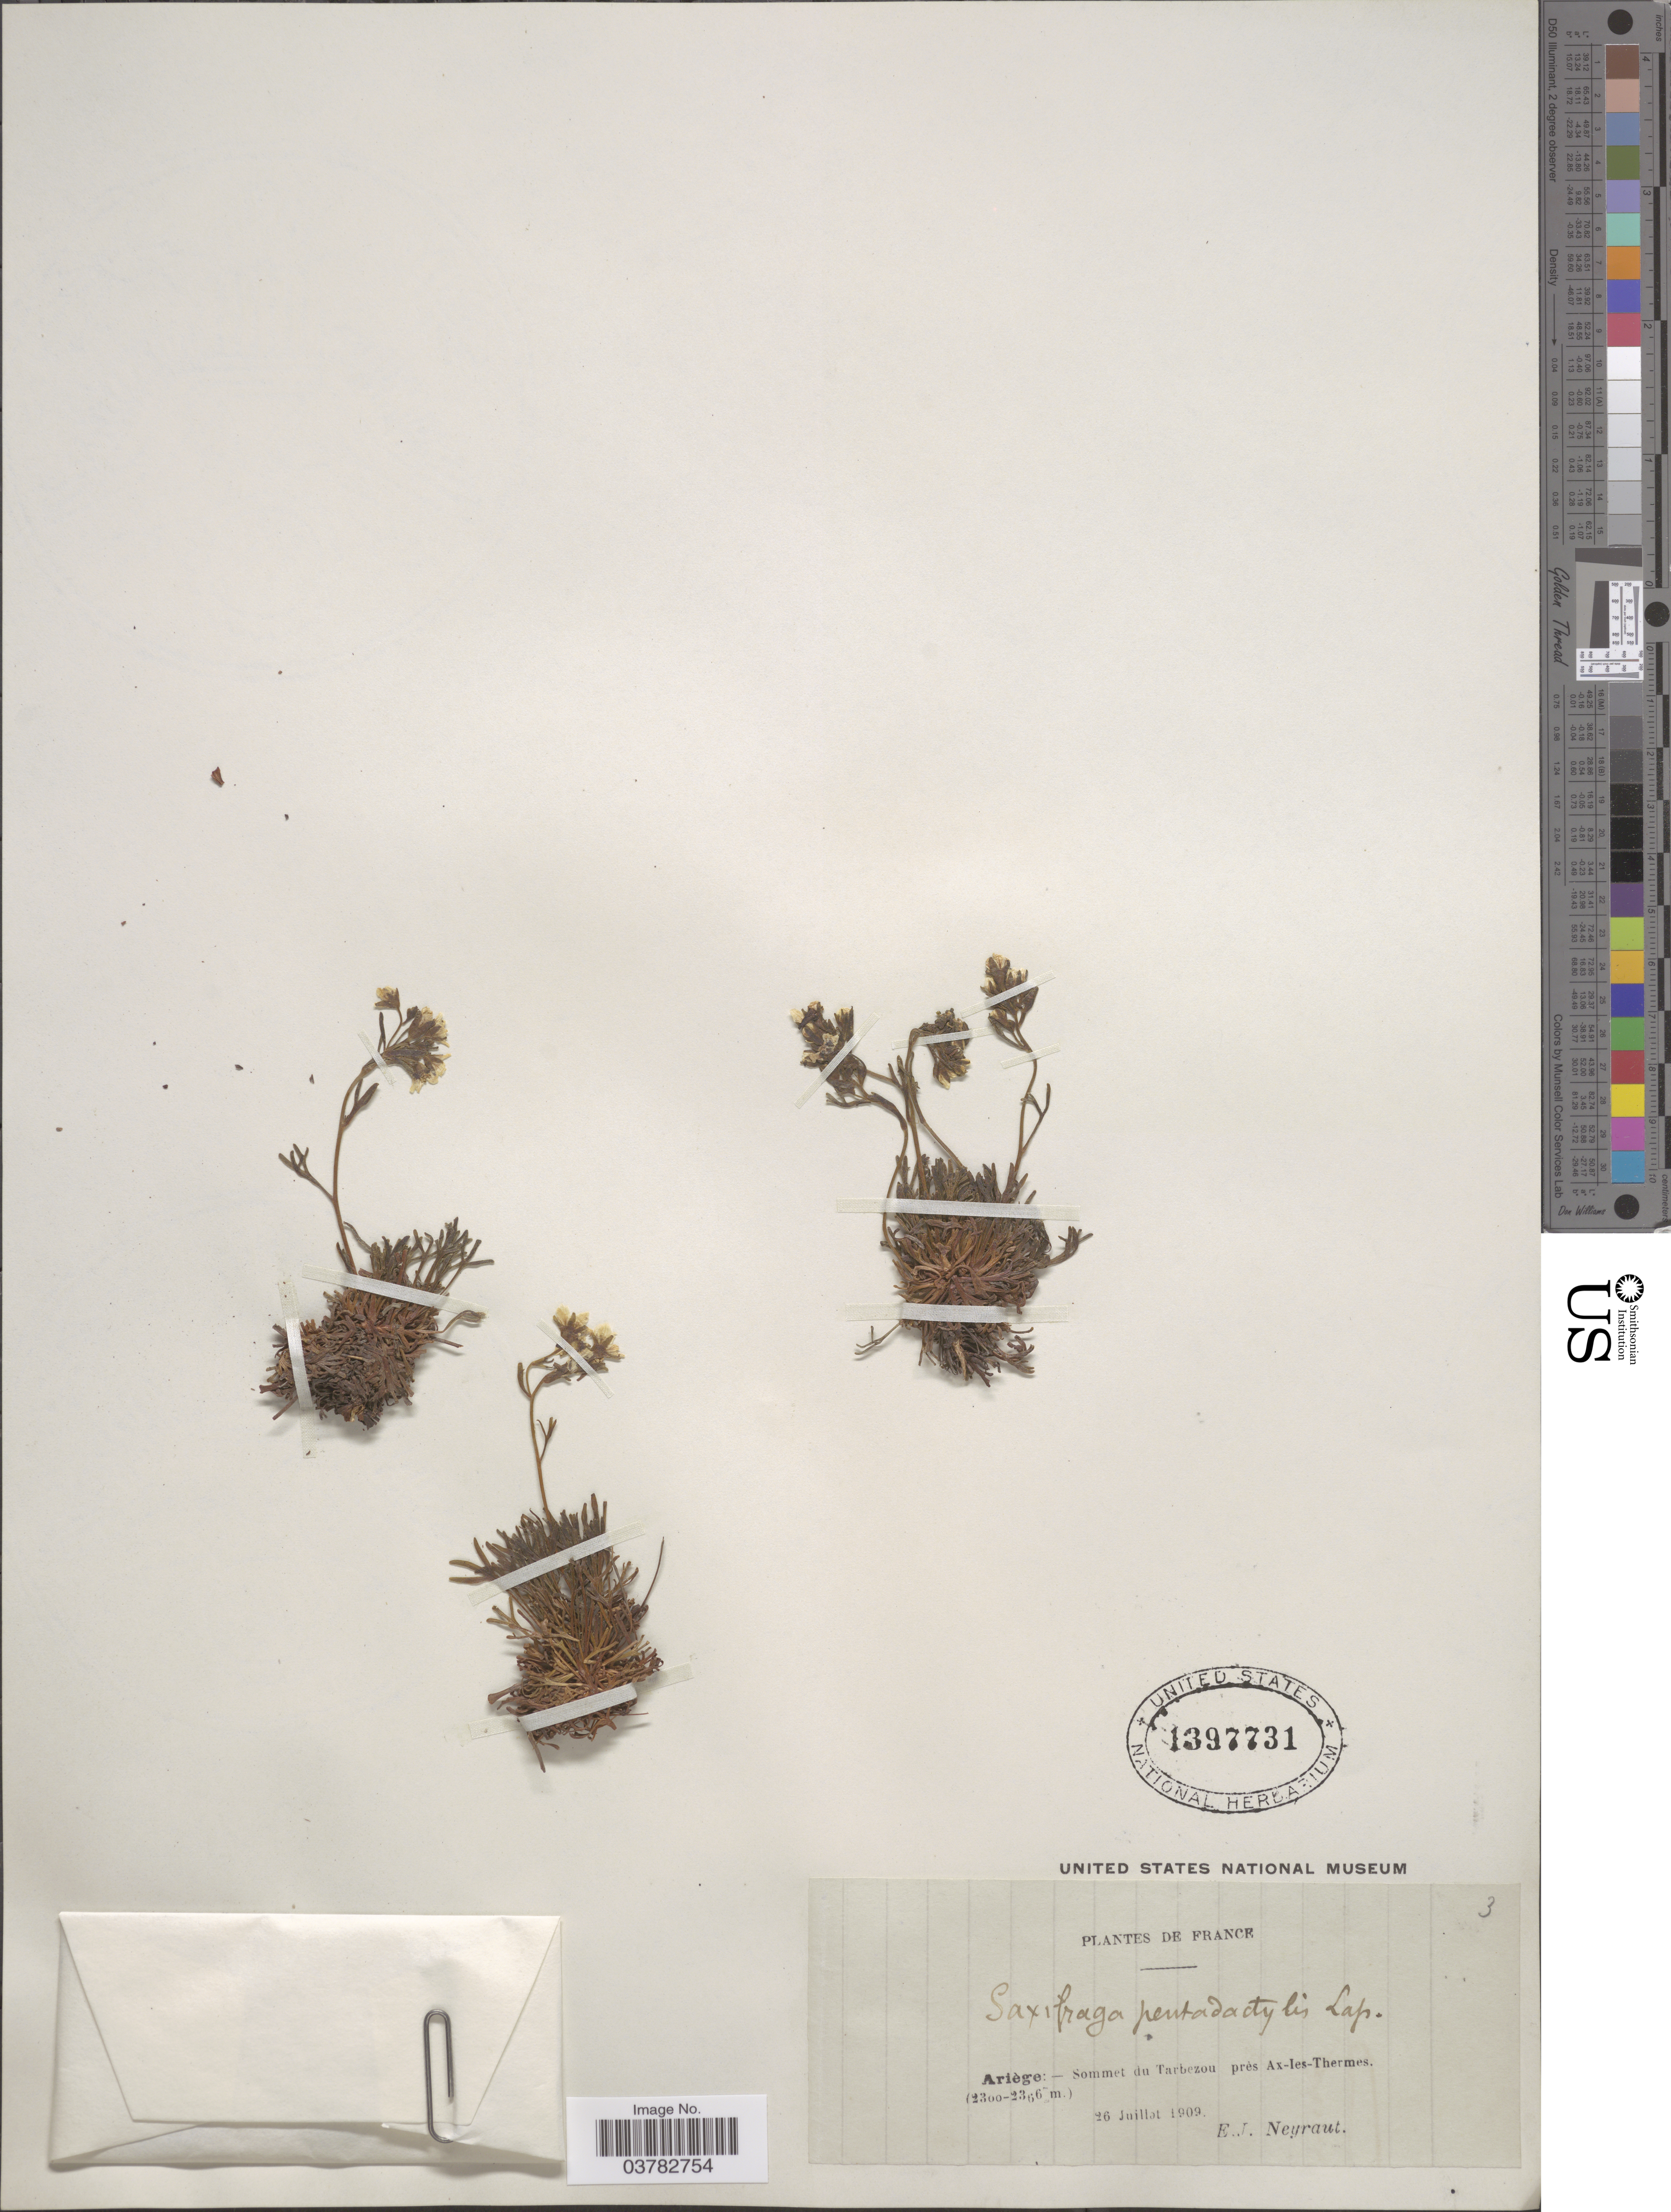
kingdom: Plantae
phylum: Tracheophyta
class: Magnoliopsida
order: Saxifragales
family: Saxifragaceae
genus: Saxifraga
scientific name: Saxifraga pentadactylis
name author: Lapeyr.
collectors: E. Neyraut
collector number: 3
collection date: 1909-07-26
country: France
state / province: Occitanie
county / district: Ariège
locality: Ariège: -Sommet du tarbezou près Ax-les-Thermes.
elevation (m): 2300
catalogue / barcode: US 1397731